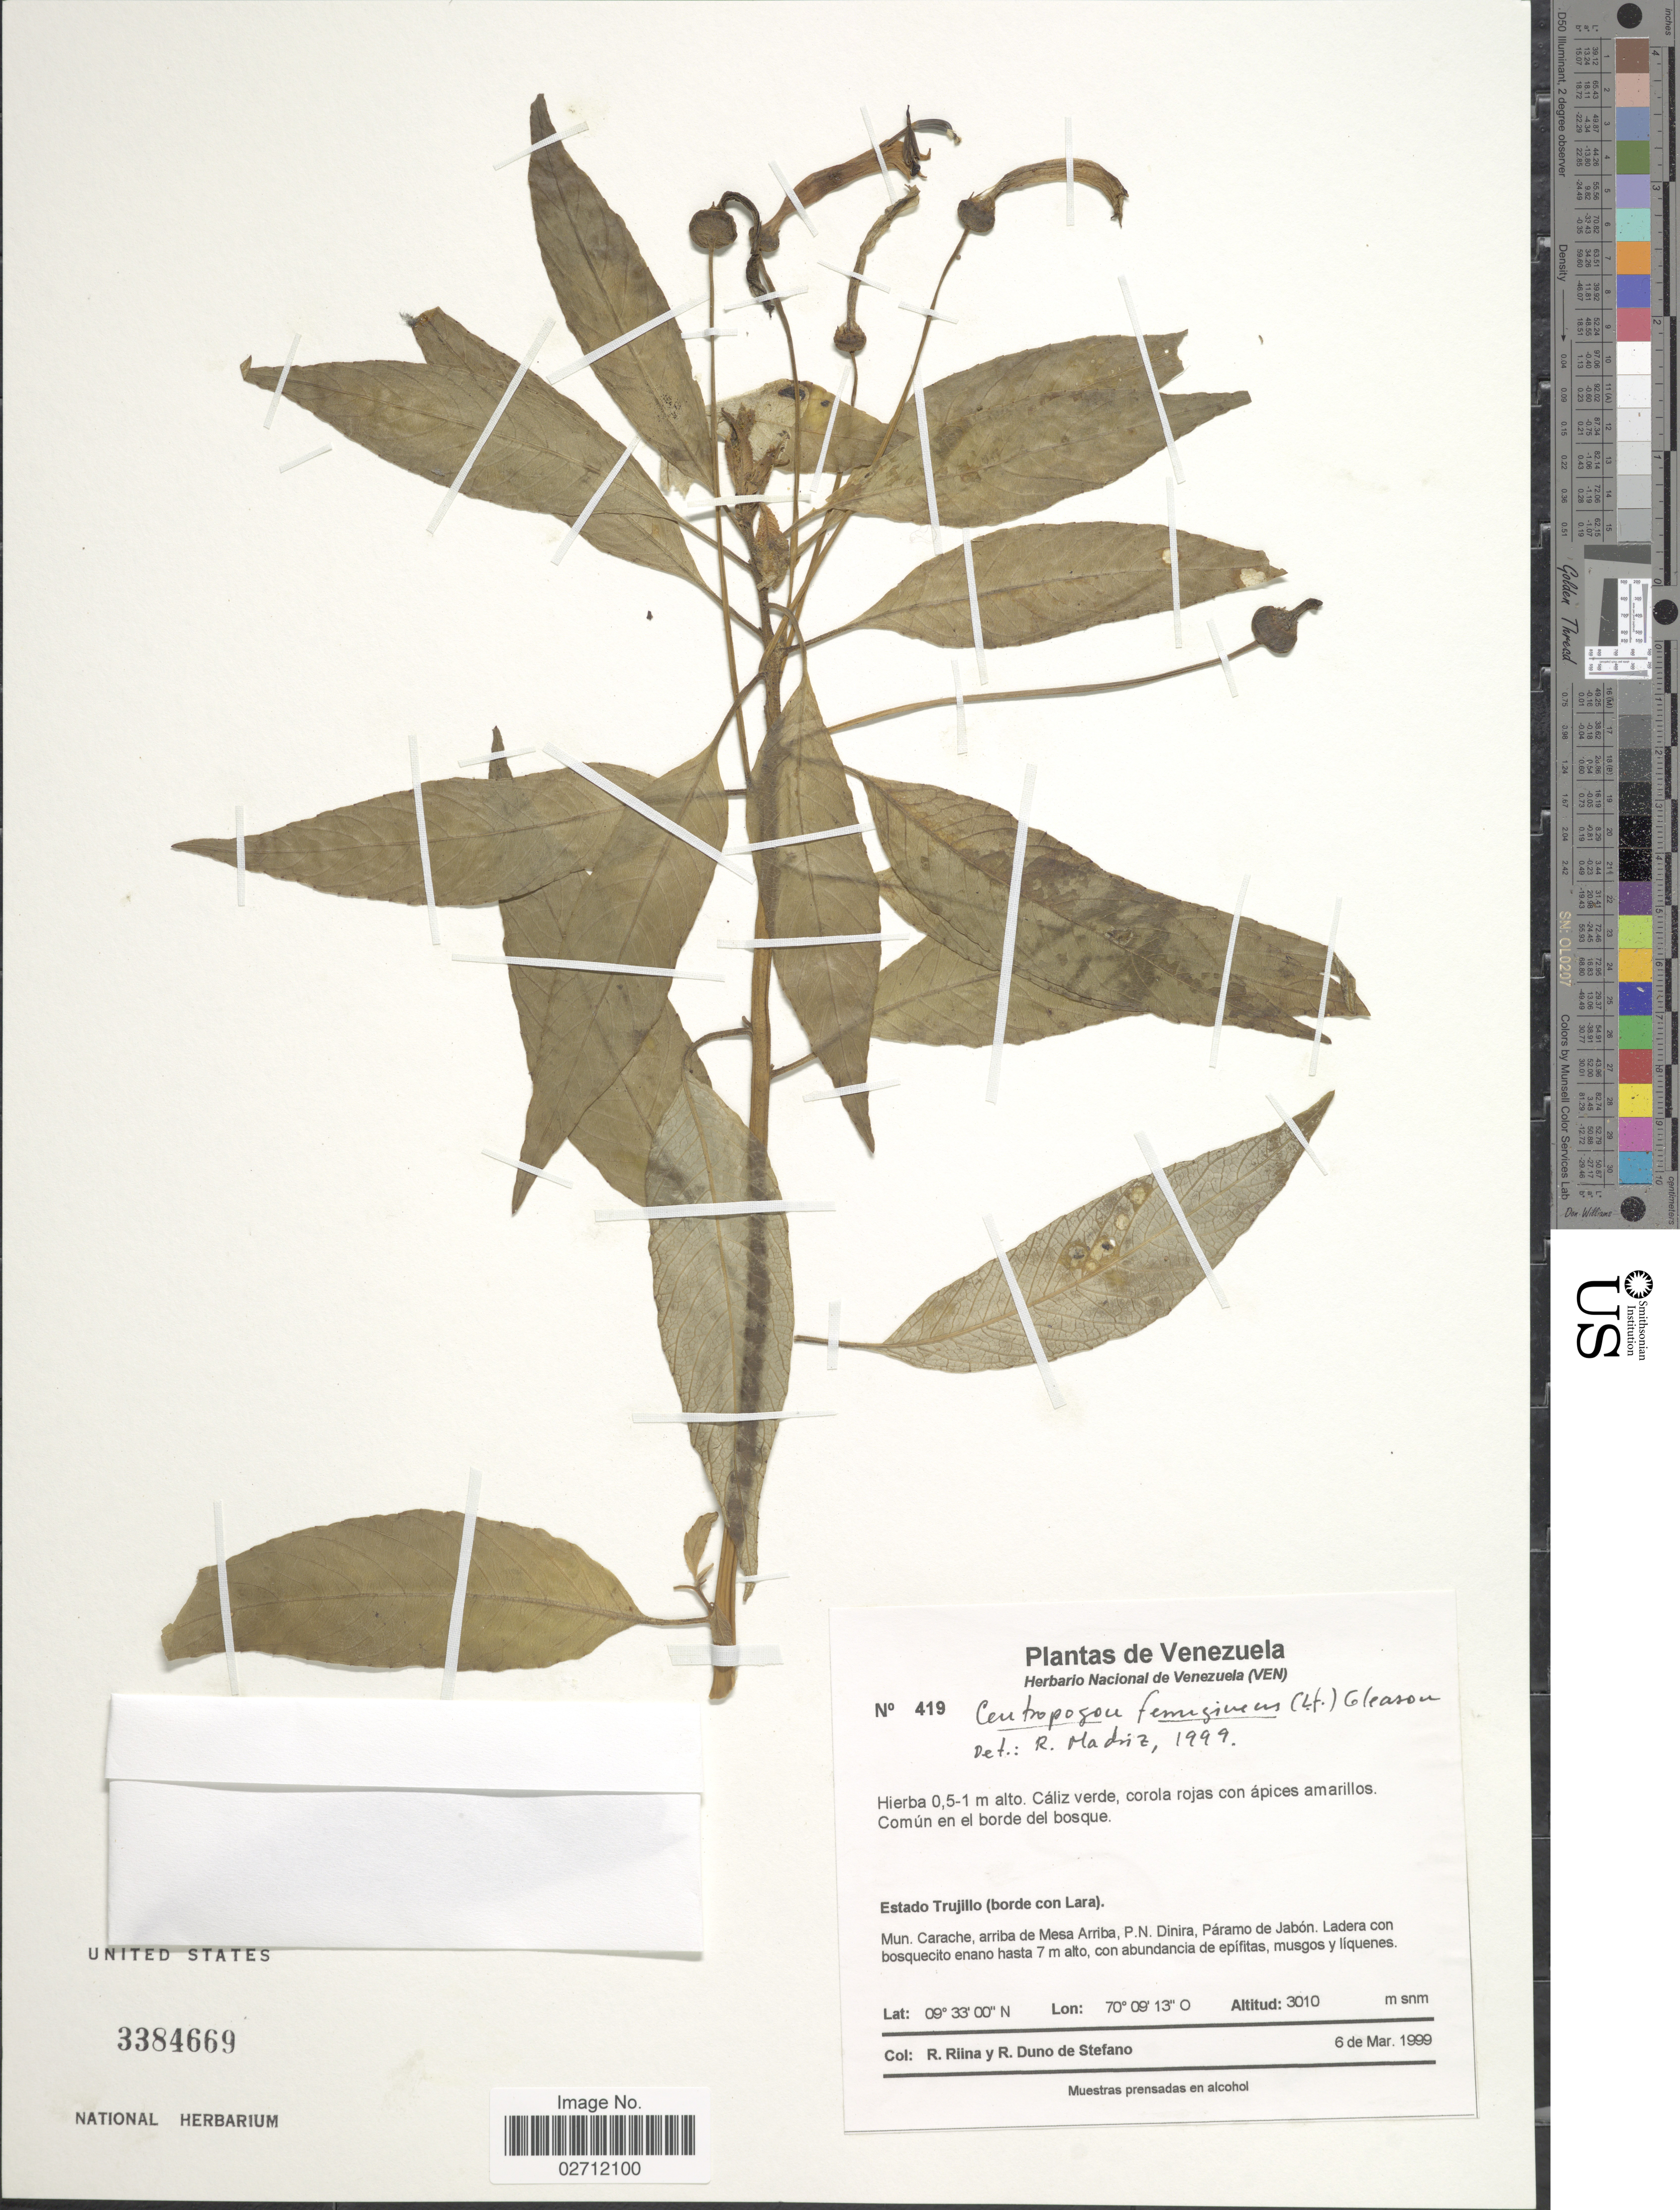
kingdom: Plantae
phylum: Tracheophyta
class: Magnoliopsida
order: Asterales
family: Campanulaceae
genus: Centropogon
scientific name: Centropogon ferrugineus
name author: (L. f.) Gleason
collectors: R. Riina & R. Duno de Stefano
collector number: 419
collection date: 1999-03-06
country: Venezuela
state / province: Trujillo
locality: (borde con Lara), Mun. Carache, arriba de Mesa Arriba, P.N. Dinira, Paramo de Jabon.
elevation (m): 3010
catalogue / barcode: US 3384669